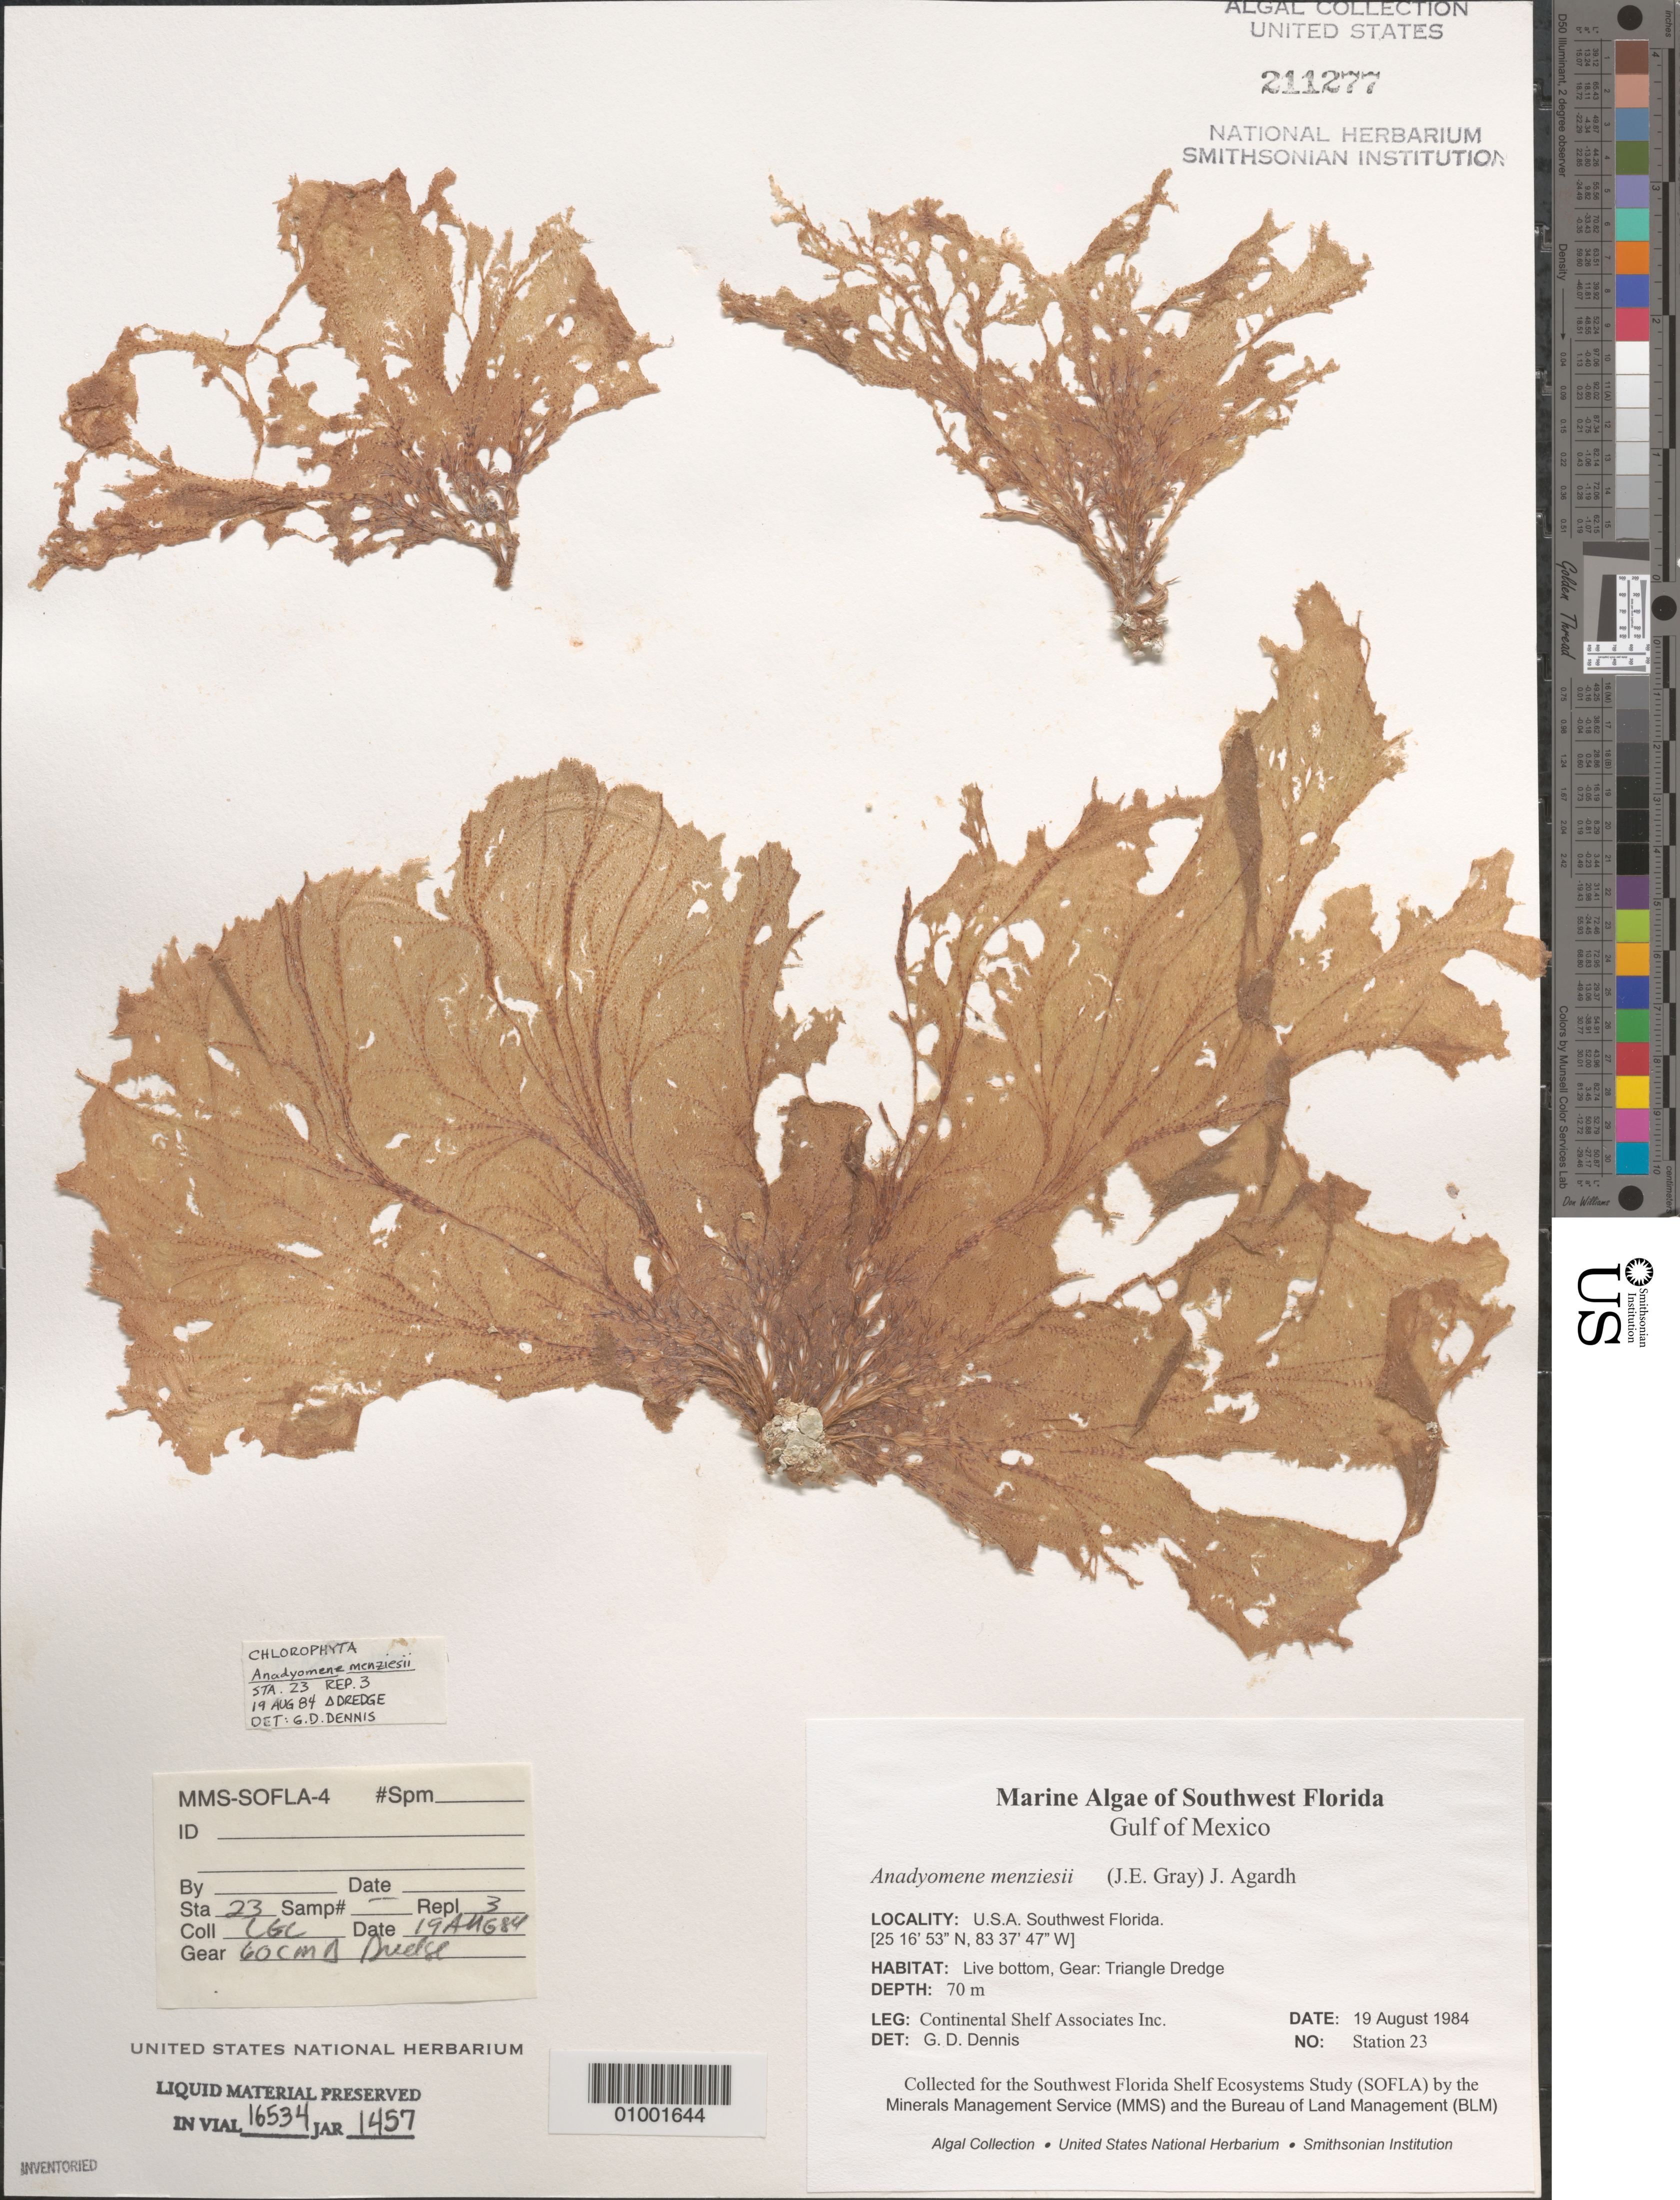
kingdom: Plantae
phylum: Chlorophyta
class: Ulvophyceae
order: Cladophorales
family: Anadyomenaceae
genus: Anadyomene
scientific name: Anadyomene menziesii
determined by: Dennis, G. D.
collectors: Continental Shelf Associates Inc.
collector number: Station 23 Rep 3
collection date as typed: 19 Aug 1984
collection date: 1984-08-19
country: United States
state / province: Florida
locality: Gulf of Mexico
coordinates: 25 16'53"N, 83 37'47"W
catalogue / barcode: US 211277